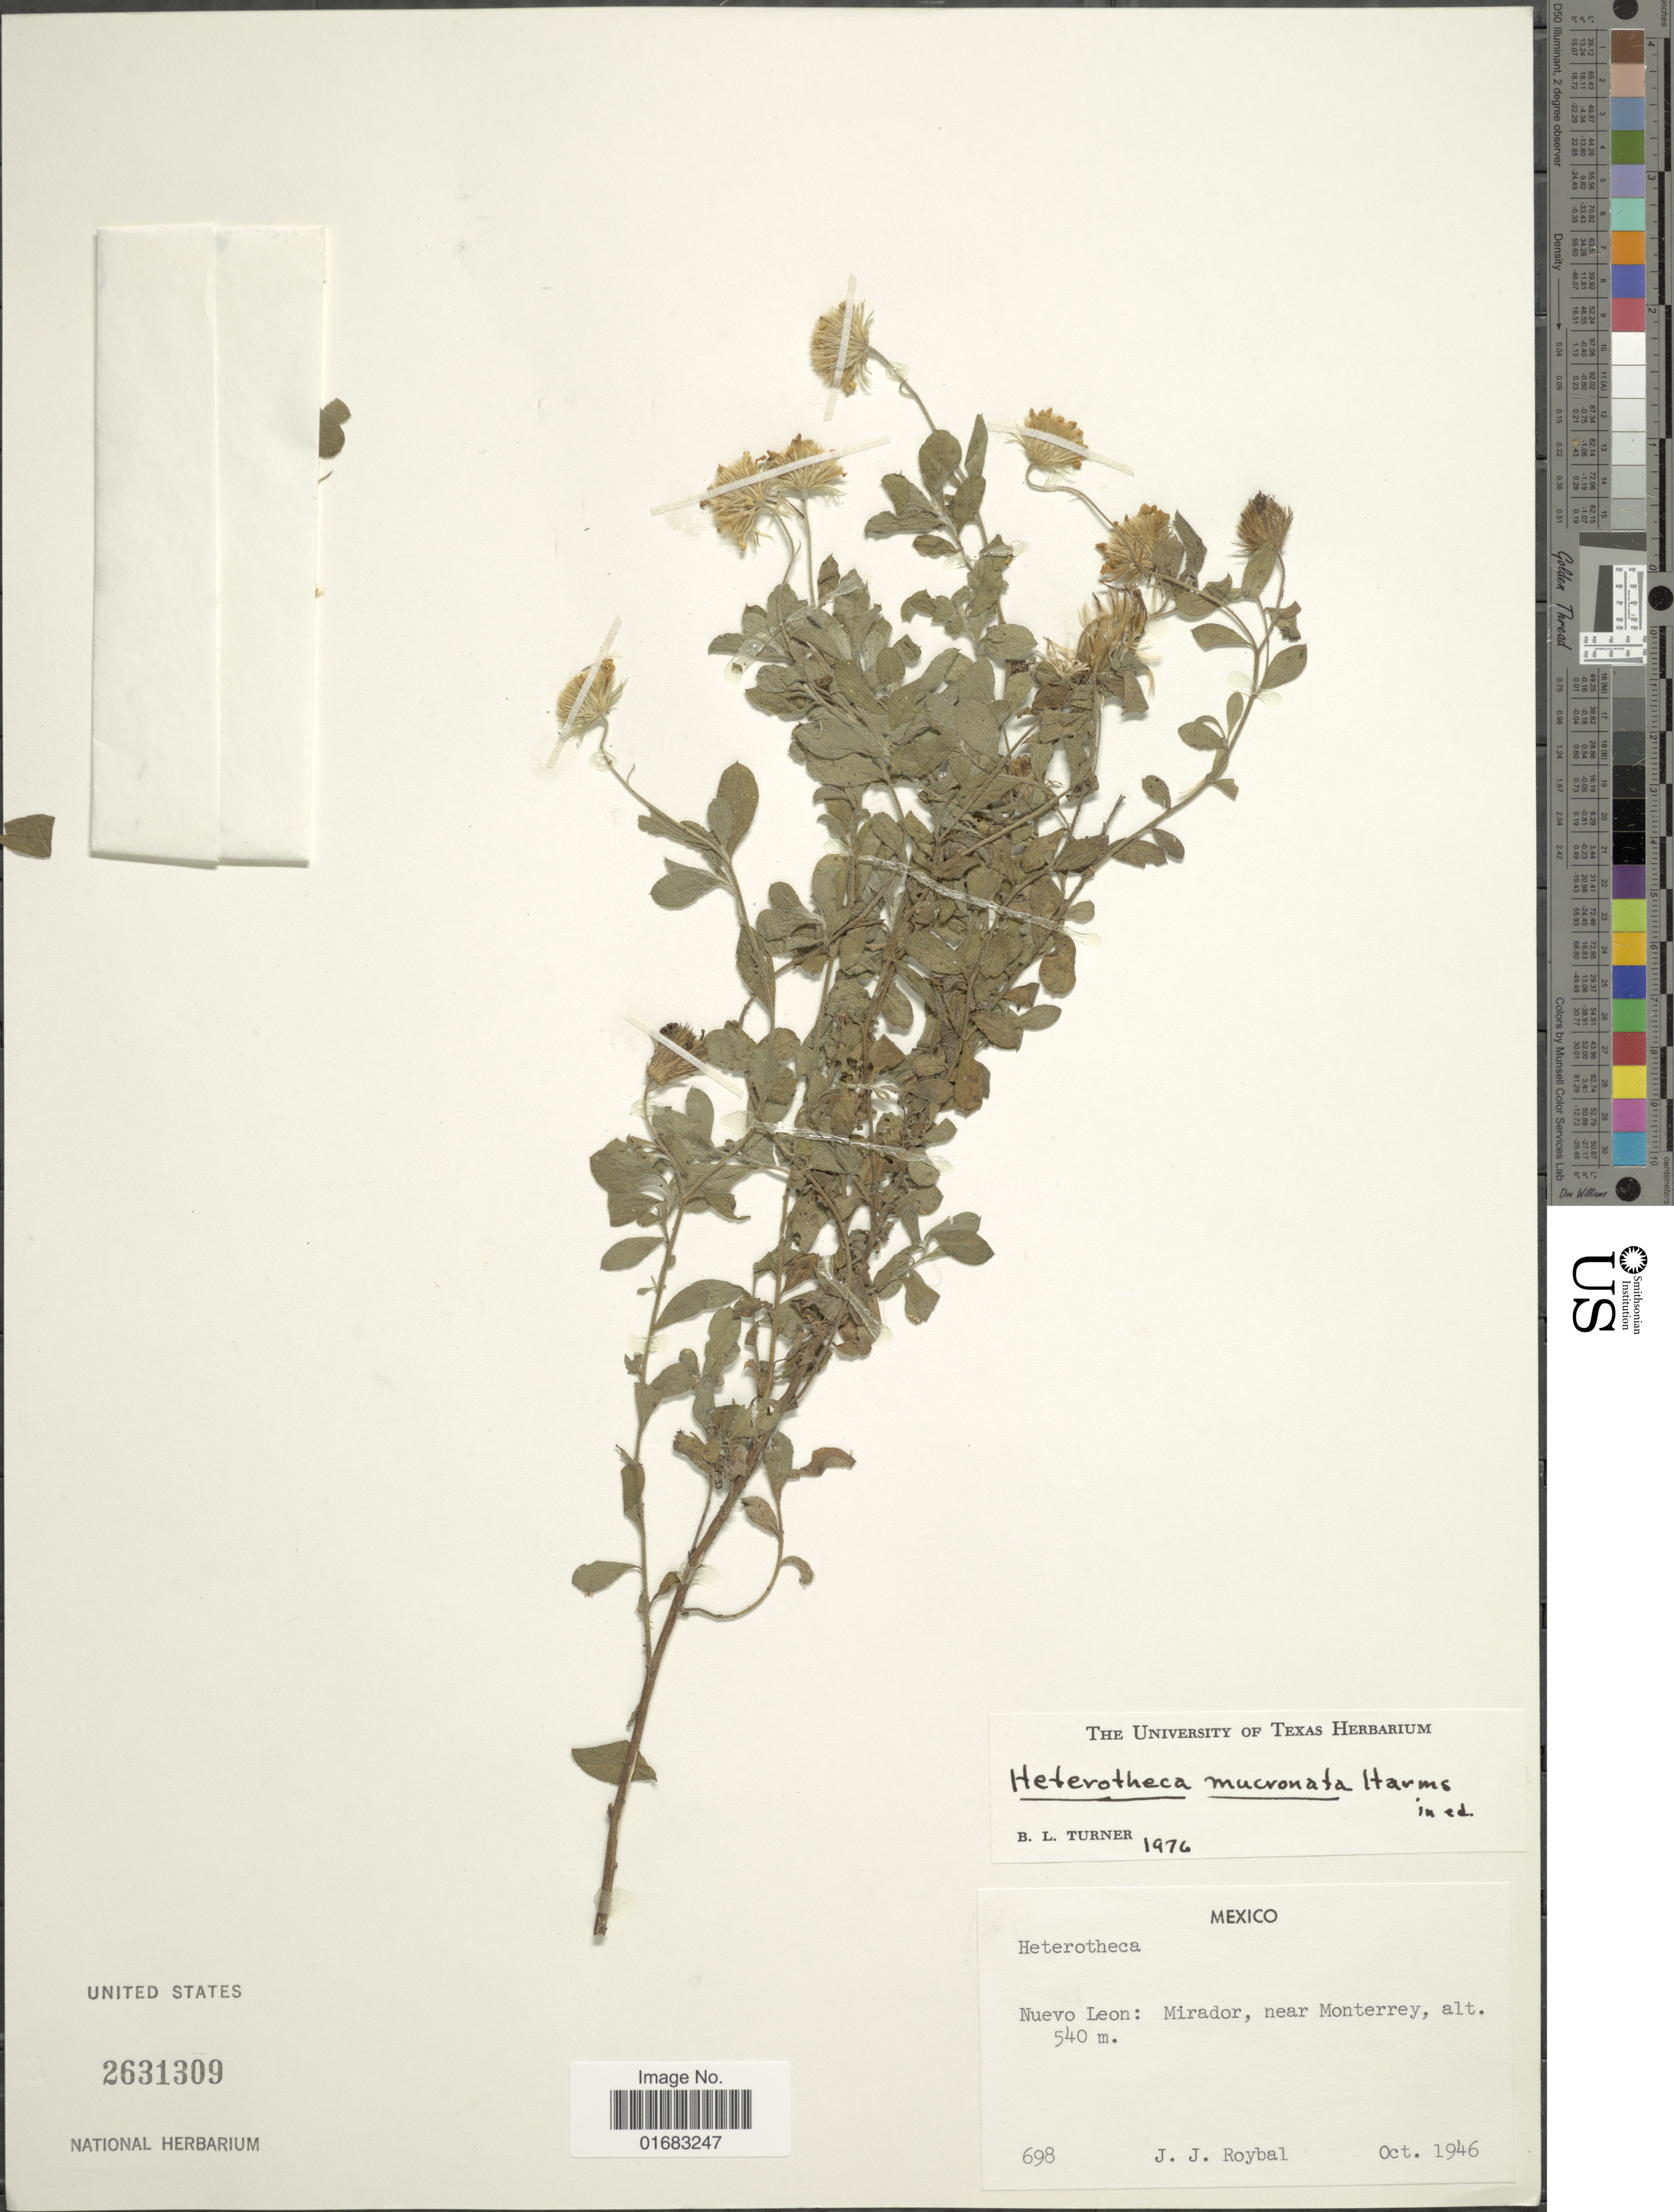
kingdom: Plantae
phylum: Tracheophyta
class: Magnoliopsida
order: Asterales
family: Asteraceae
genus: Heterotheca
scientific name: Heterotheca mucronata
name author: V.L. Harms ex B.L. Turner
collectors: J. J. Roybal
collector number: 698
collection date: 1946-10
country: Mexico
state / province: Nuevo León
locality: Mexico. Nuevo León: Mirador, near Monterrey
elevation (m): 540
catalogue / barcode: US 2631309